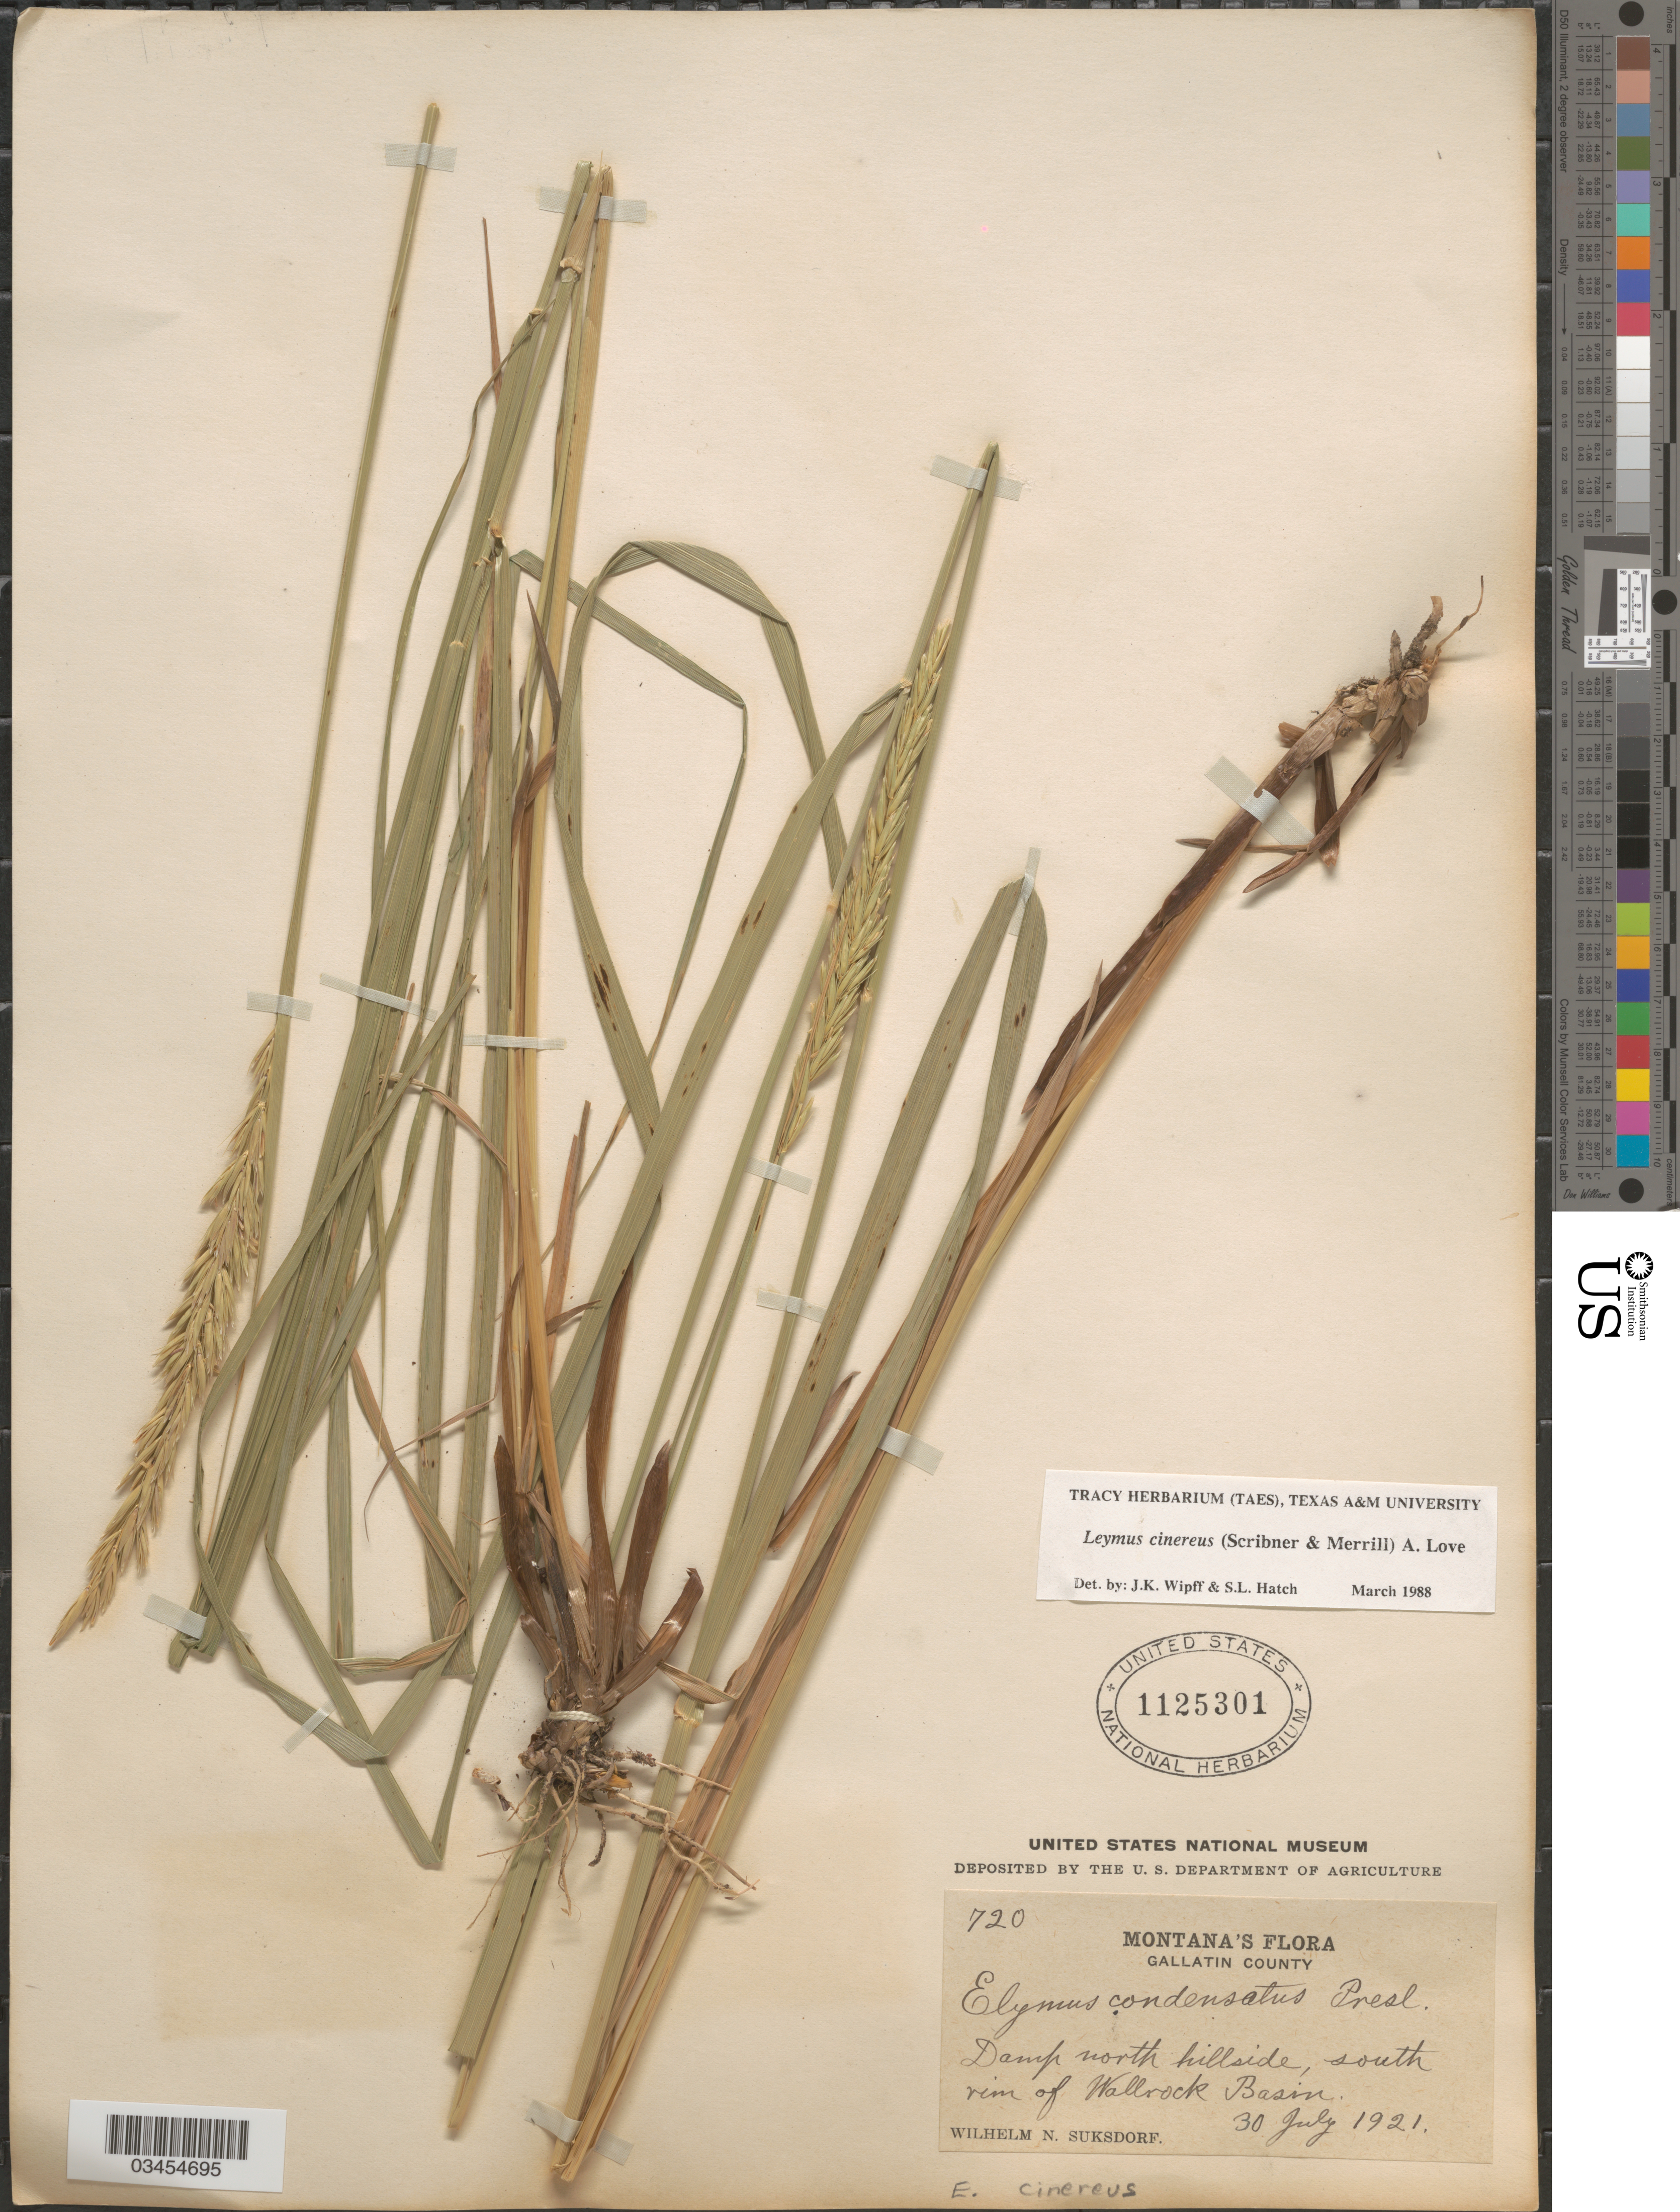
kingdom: Plantae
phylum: Tracheophyta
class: Liliopsida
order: Poales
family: Poaceae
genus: Leymus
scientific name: Leymus cinereus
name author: (Scribn. & Merr.) Á. Löve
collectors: W. N. Suksdorf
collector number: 720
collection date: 1921-07-30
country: United States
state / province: Montana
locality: Gallatin County. Damp north hillside, south rim of Wallrock Basin.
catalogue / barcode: US 1125301